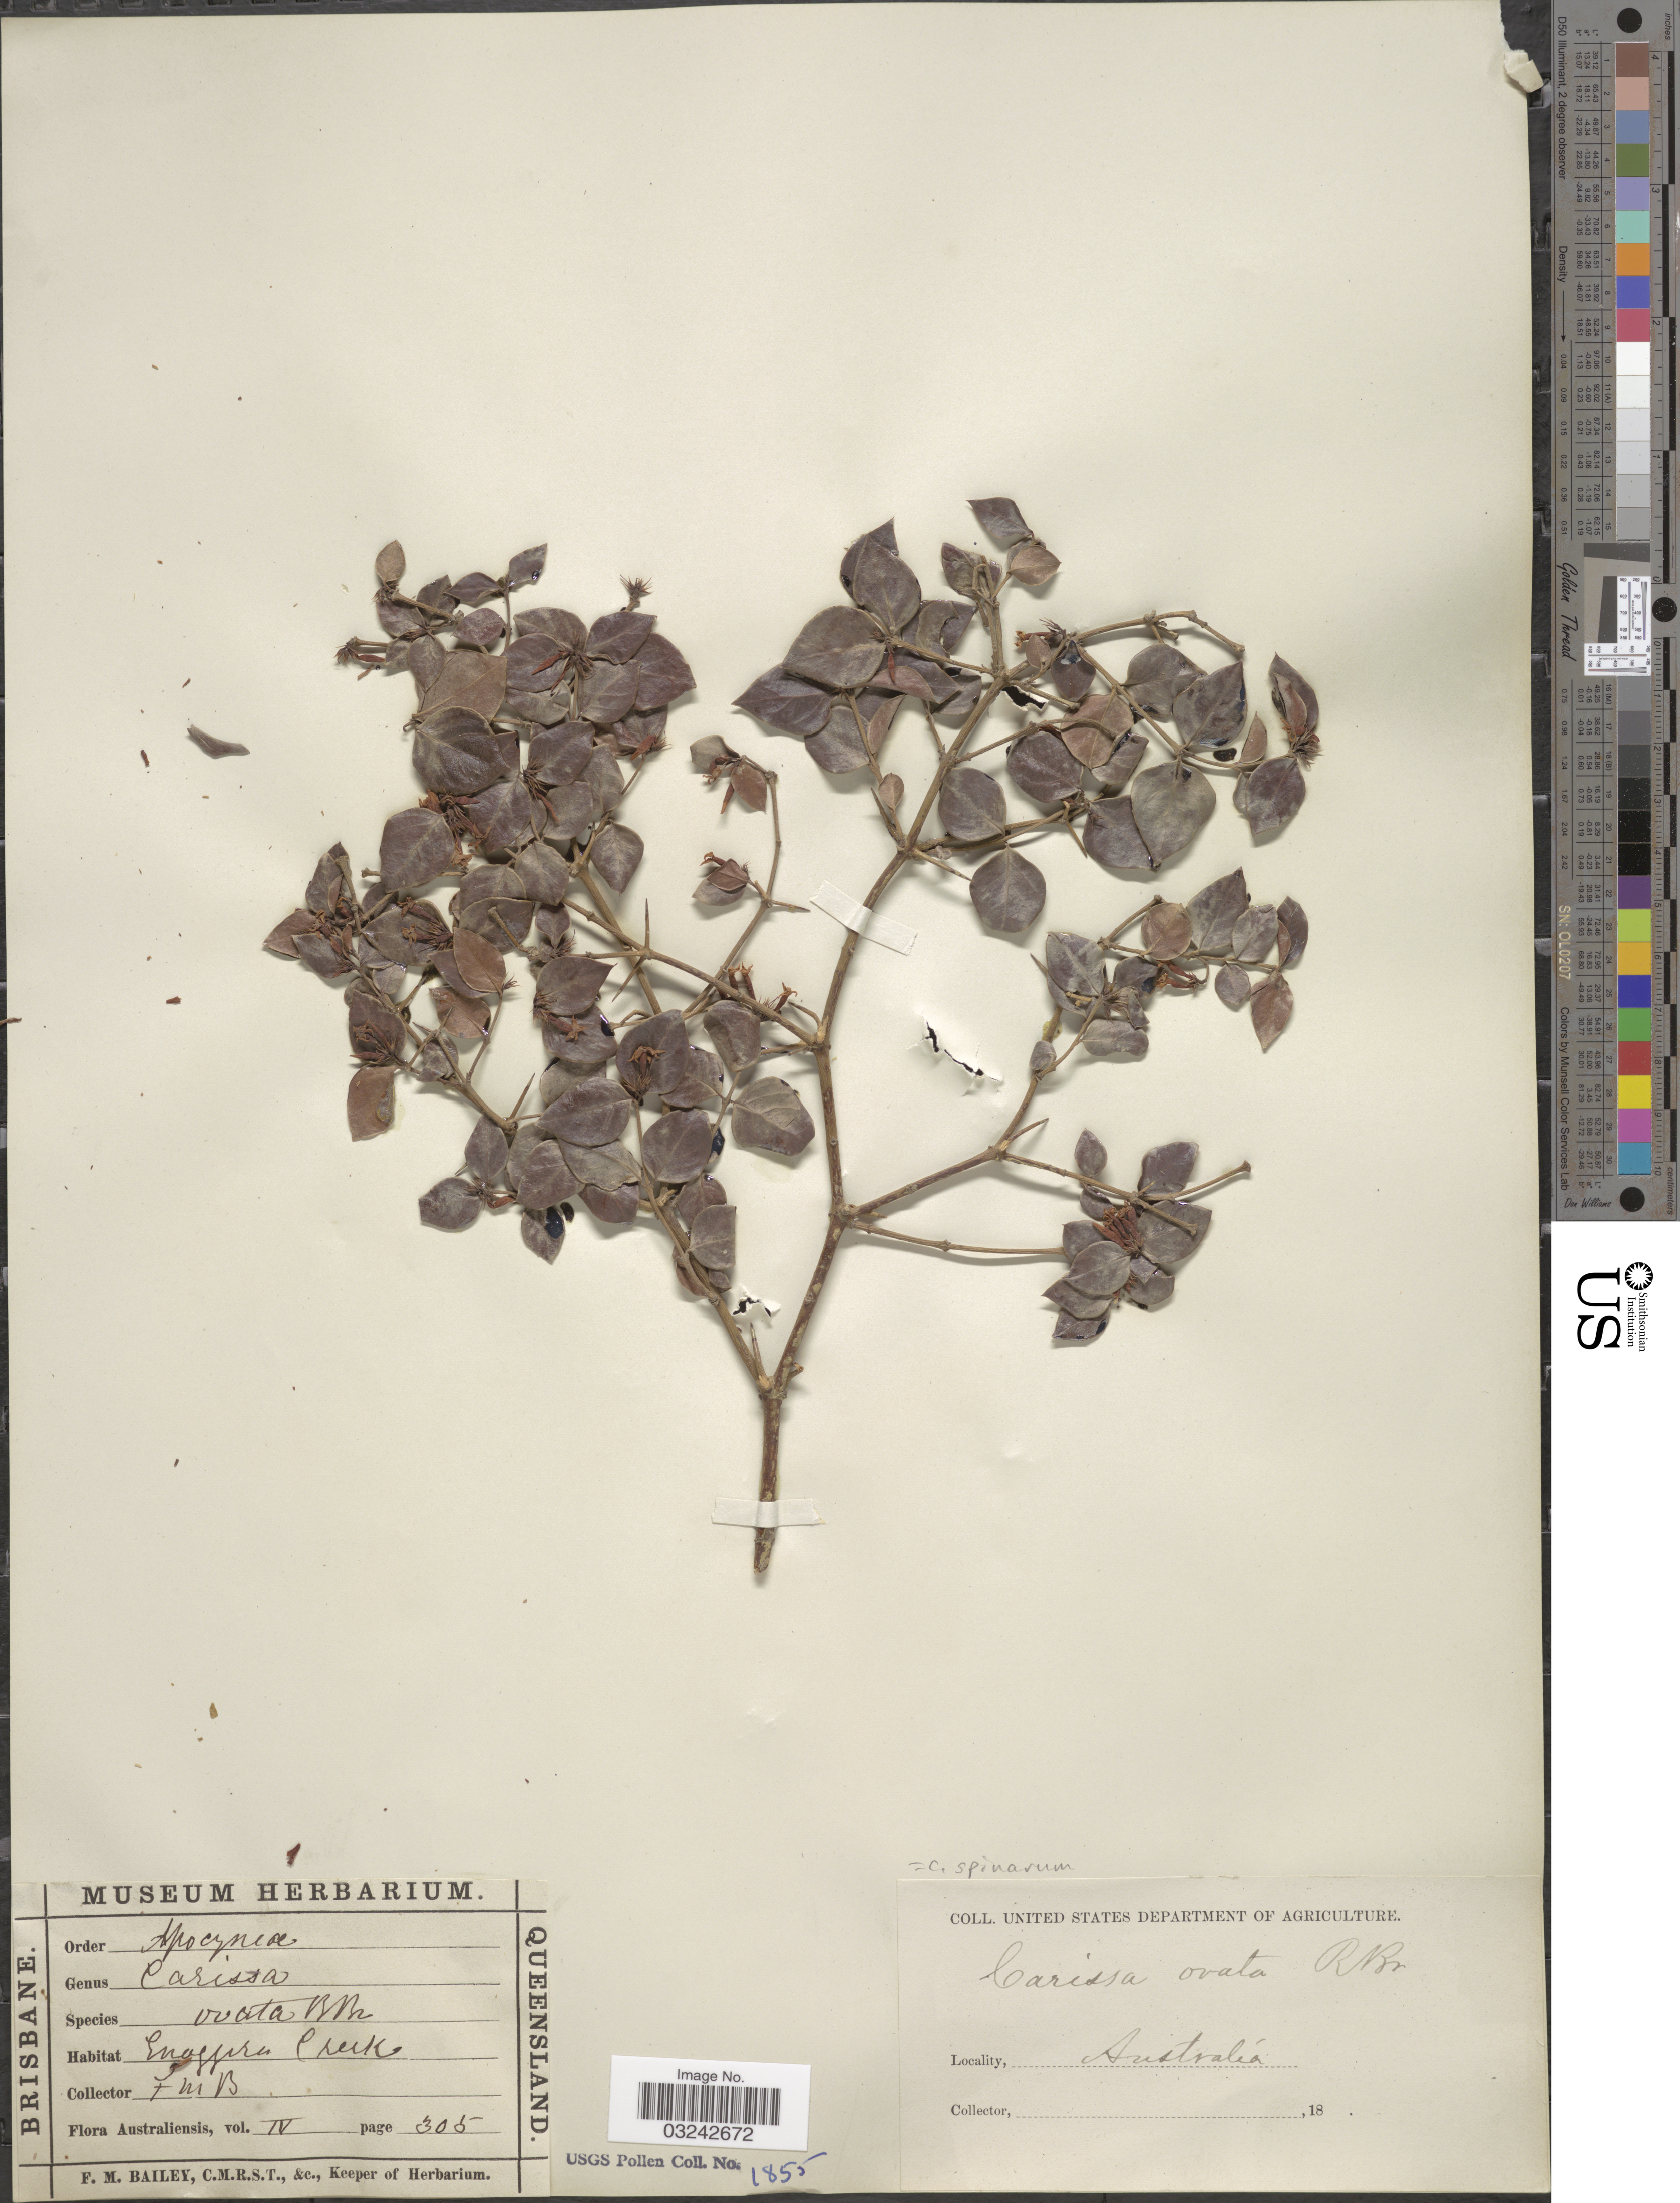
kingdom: Plantae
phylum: Tracheophyta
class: Magnoliopsida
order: Gentianales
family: Apocynaceae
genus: Carissa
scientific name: Carissa spinarum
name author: L.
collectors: F. M. Bailey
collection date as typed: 18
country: Australia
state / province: Queensland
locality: Enoggera Creek.